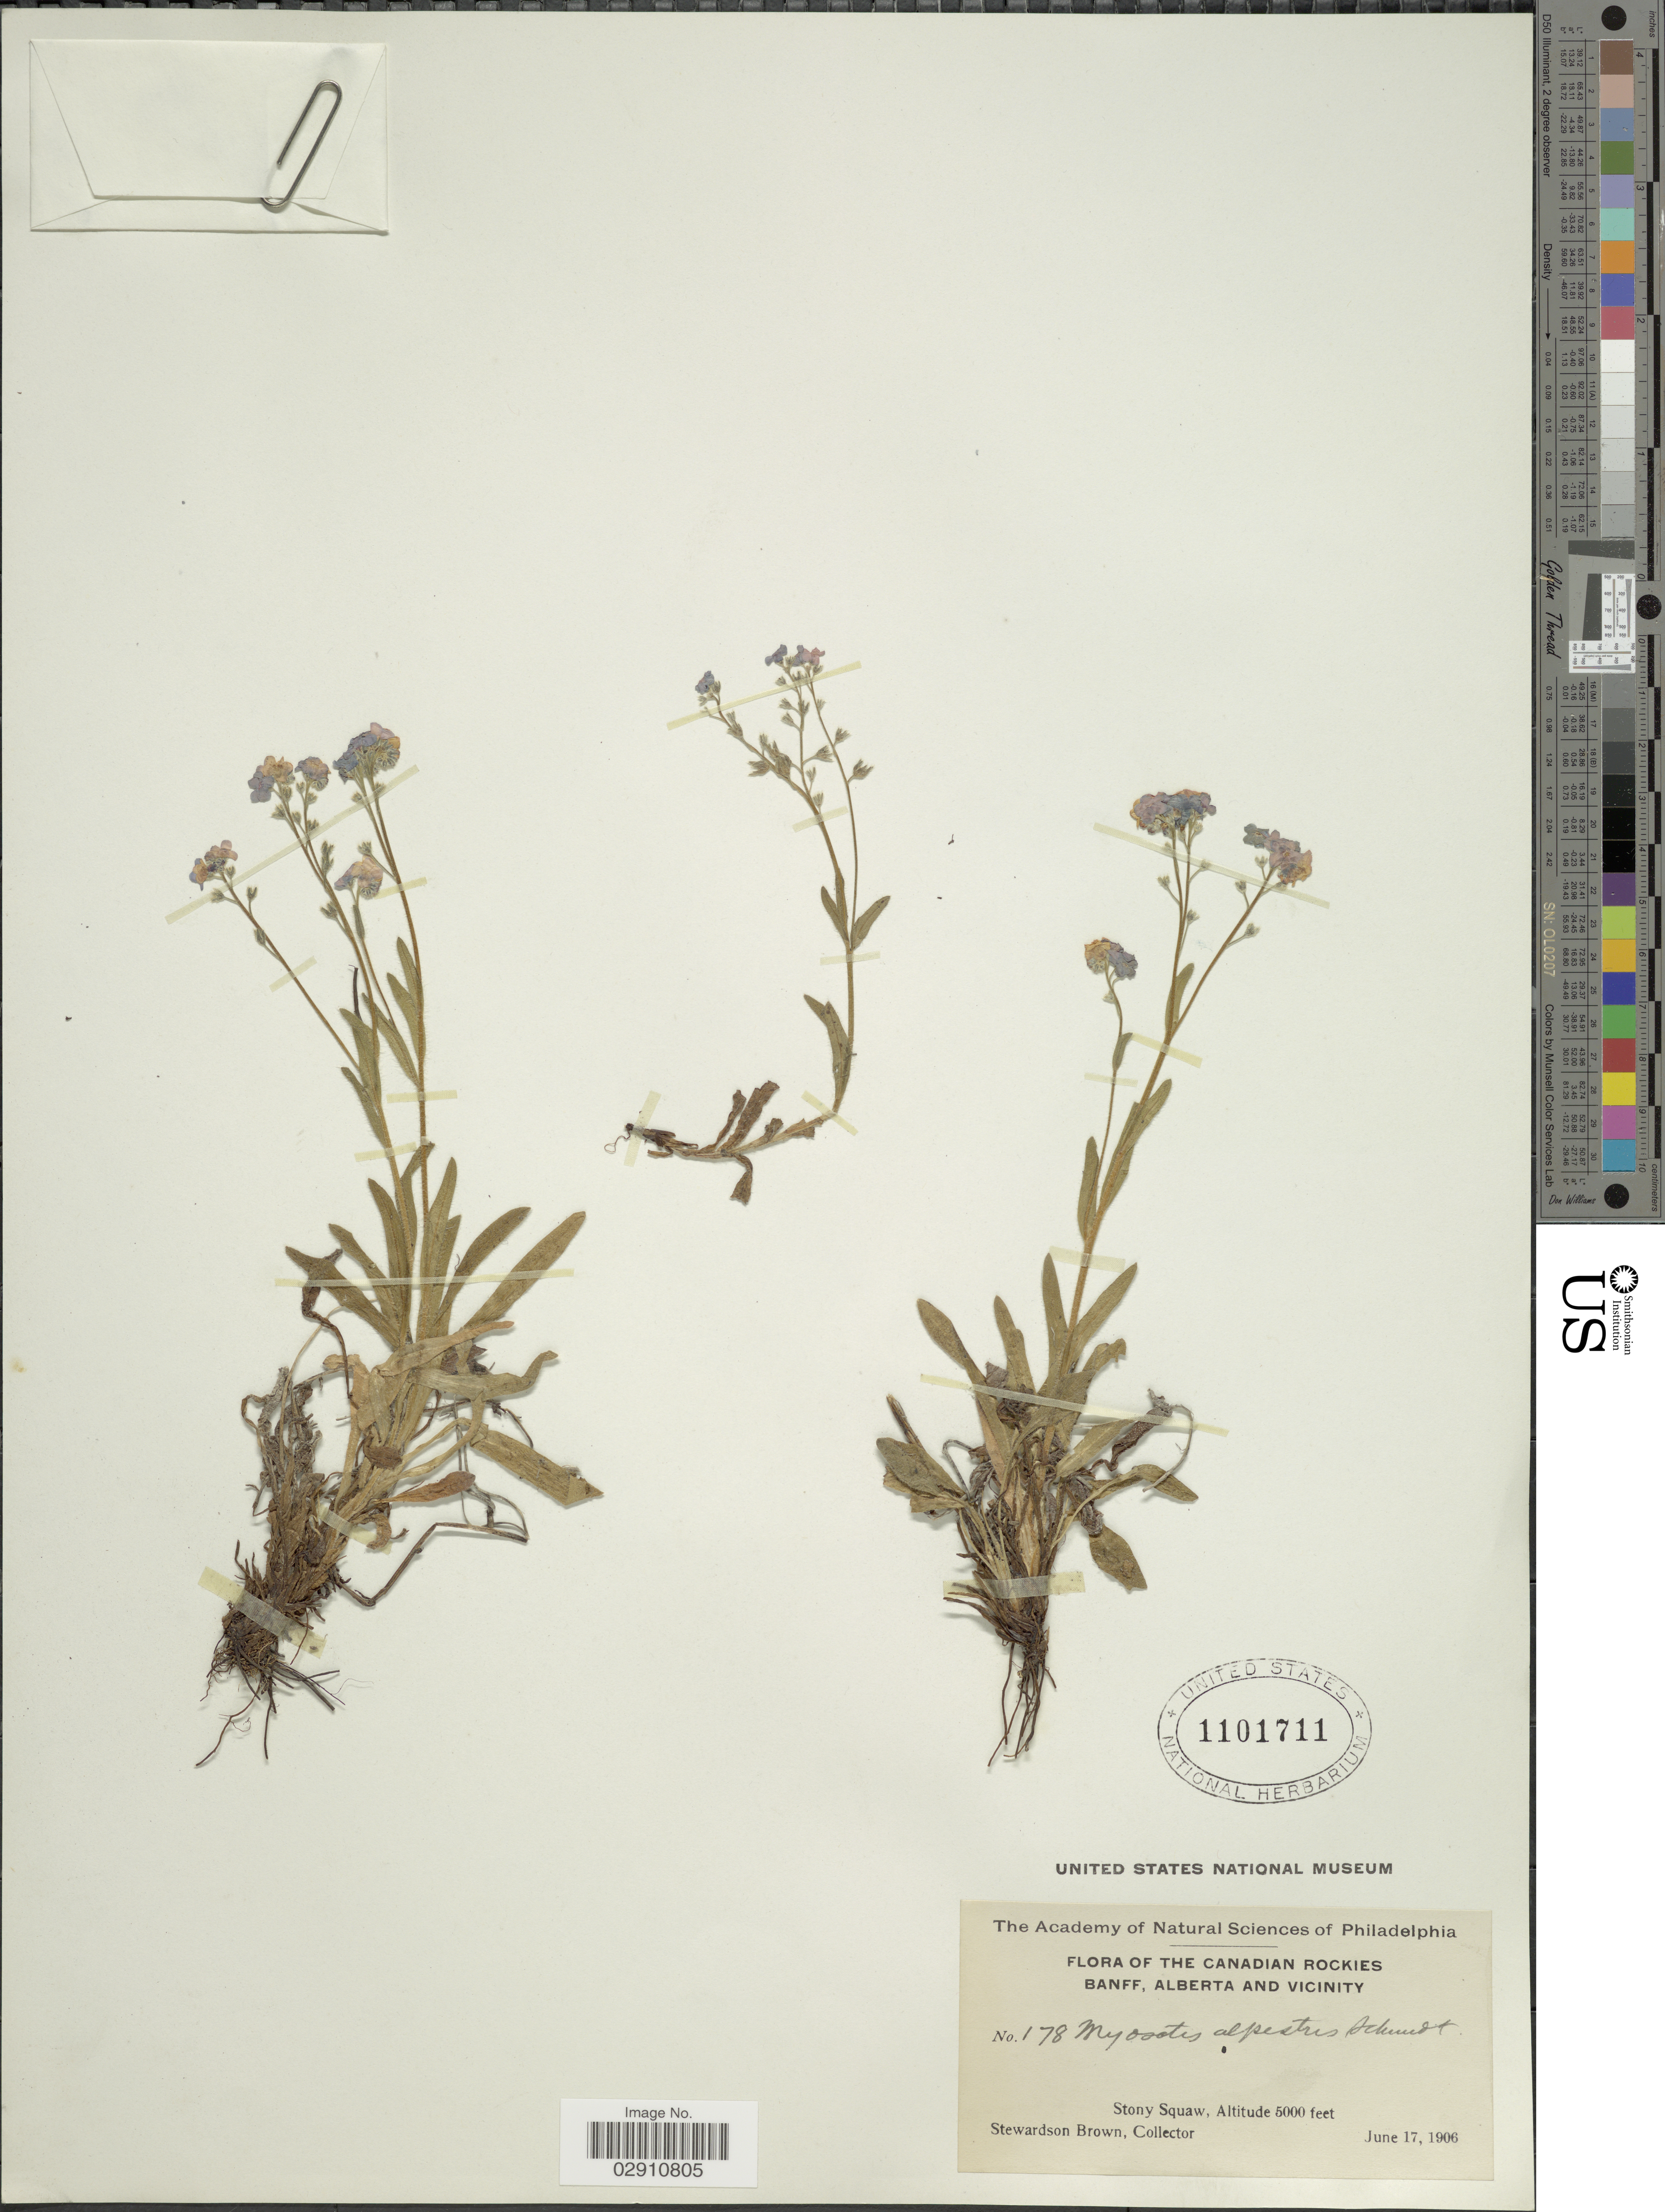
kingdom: Plantae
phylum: Tracheophyta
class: Magnoliopsida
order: Boraginales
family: Boraginaceae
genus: Myosotis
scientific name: Myosotis alpestris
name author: F.W. Schmidt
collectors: S. Brown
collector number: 178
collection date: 1906-06-17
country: Canada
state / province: Alberta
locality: Canadian Rockies. Banff, Alberta and Vicinity. Stony Squaw.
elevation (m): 1524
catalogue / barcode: US 1101711